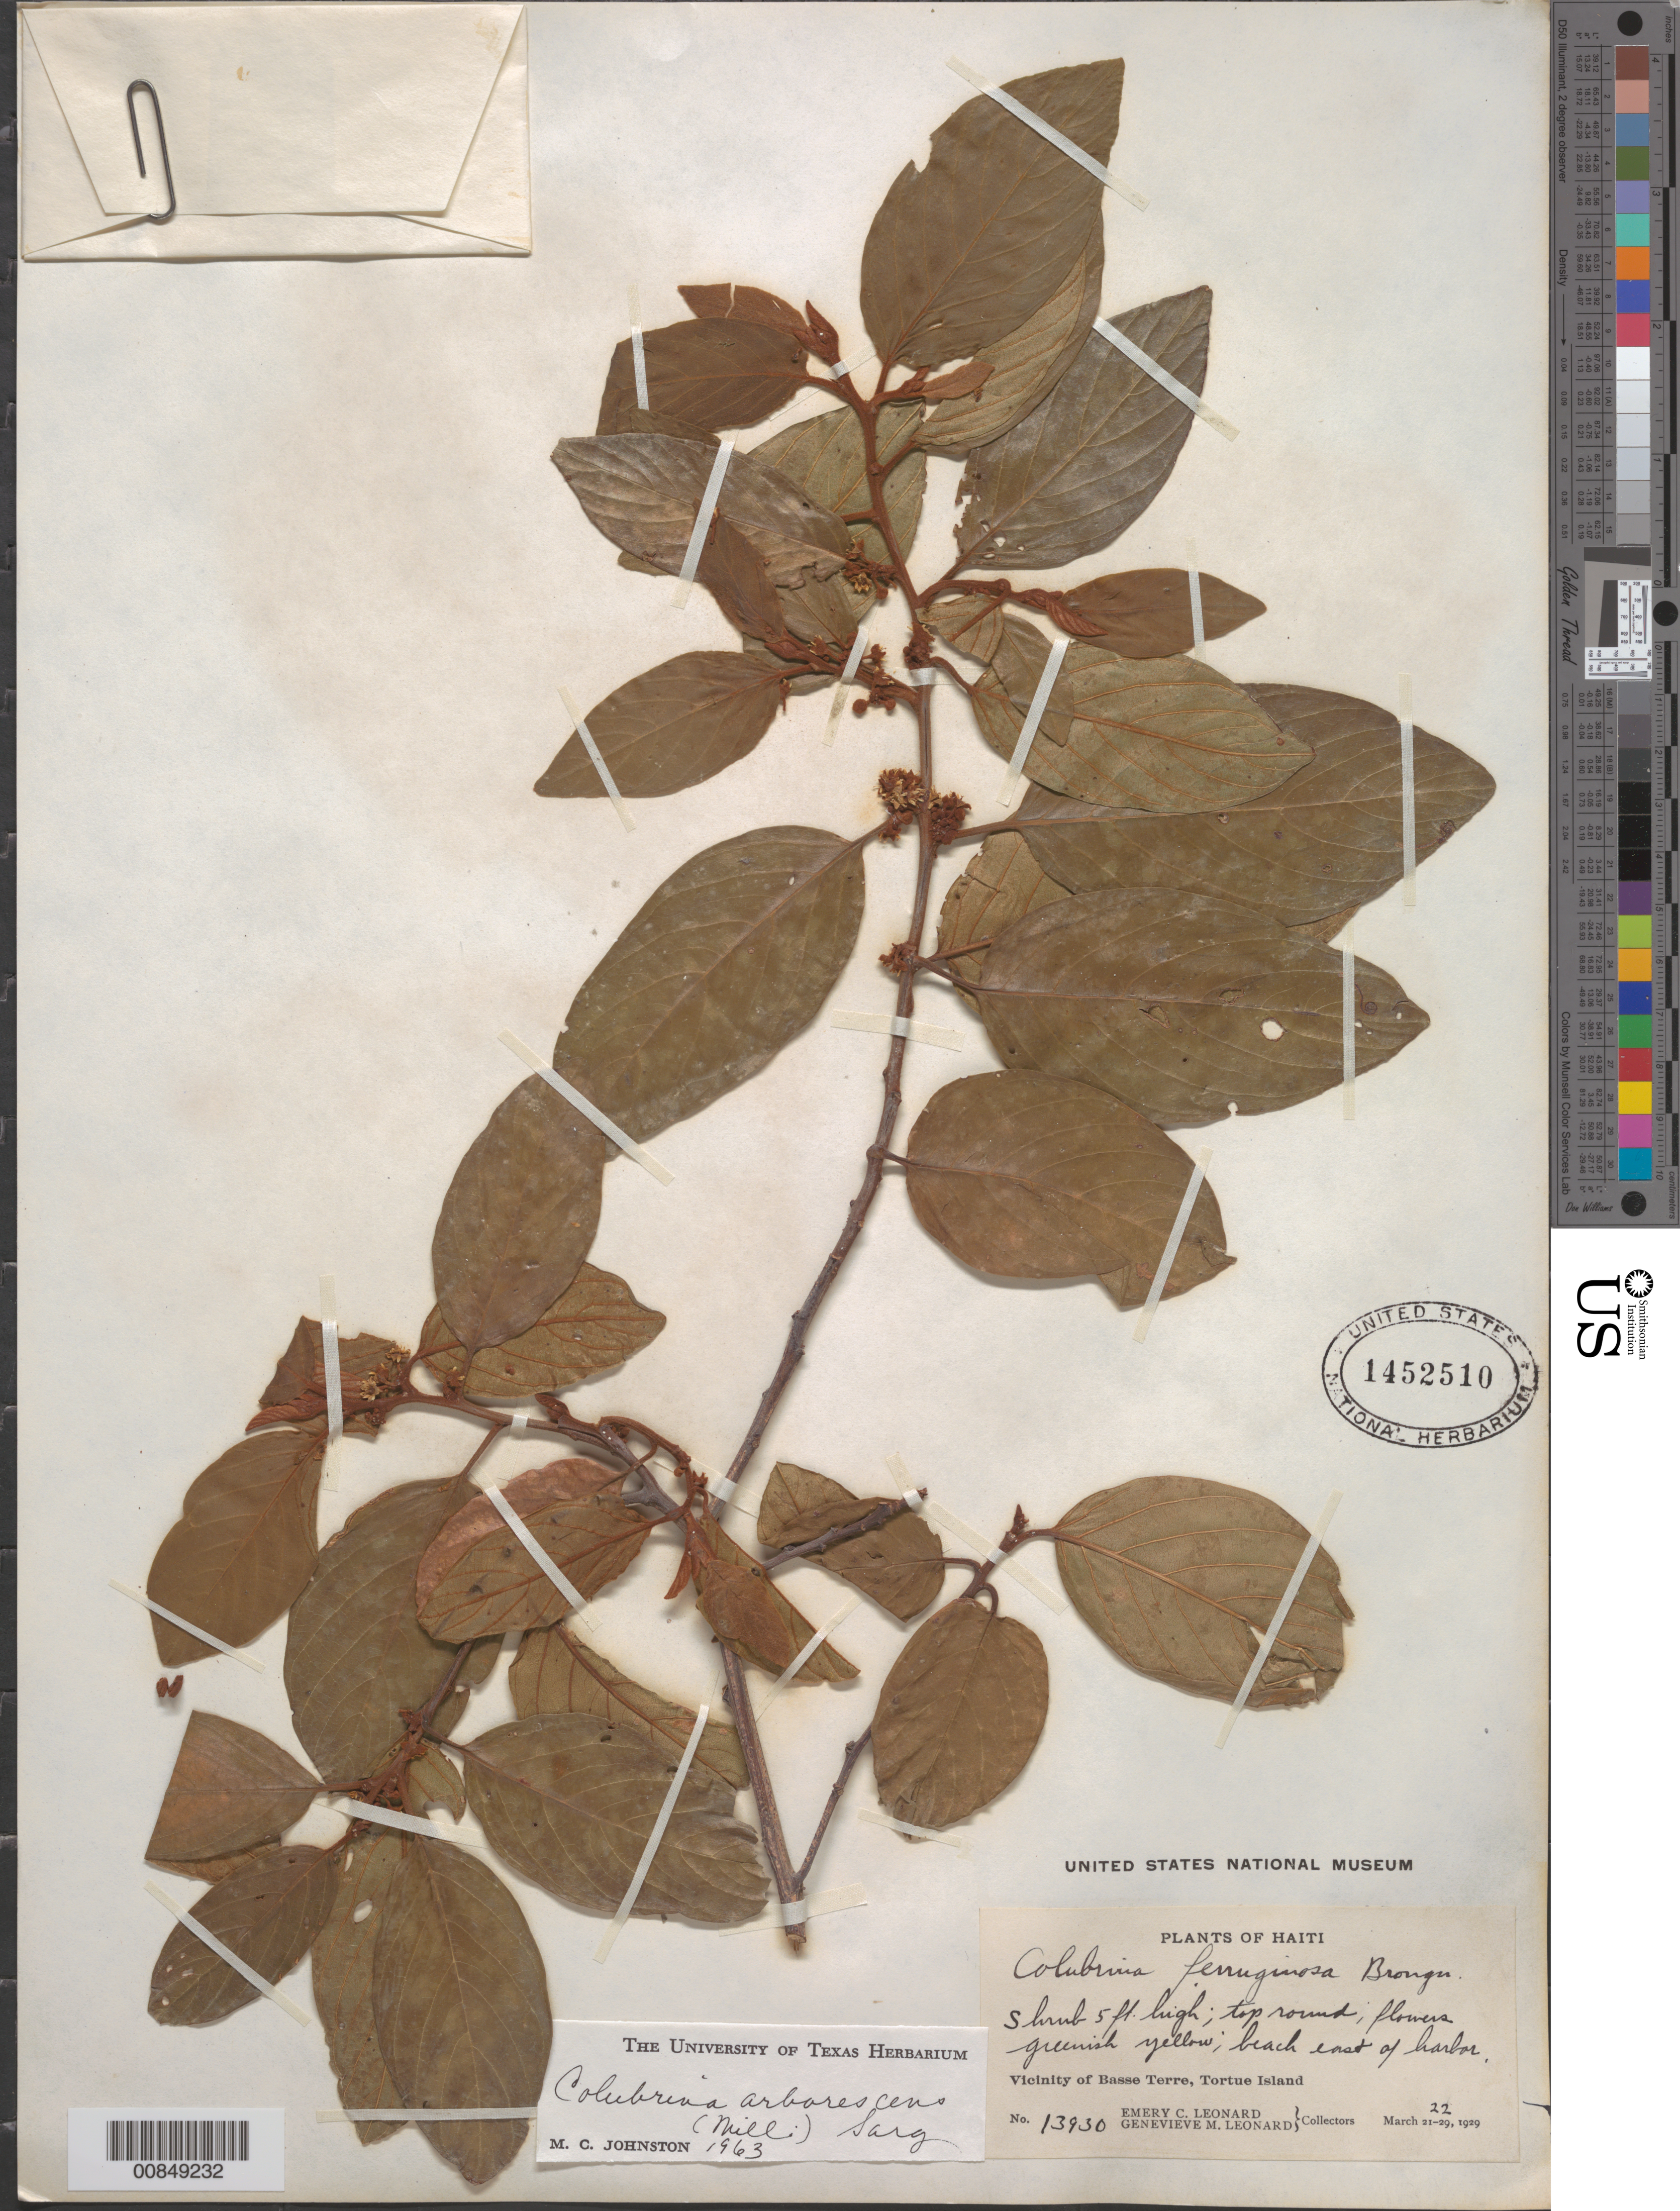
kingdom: Plantae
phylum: Tracheophyta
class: Magnoliopsida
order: Rosales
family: Rhamnaceae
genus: Colubrina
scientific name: Colubrina arborescens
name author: (Mill.) Sarg.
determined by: Johnston, Marshall C.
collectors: E. C. Leonard & G. M. Leonard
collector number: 13930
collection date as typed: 22 Mar 1929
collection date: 1929-03-22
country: Haiti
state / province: Nord-Ouest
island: Île de la Tortue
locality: Vicinity of Basse Terre, E of harbor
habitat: Beach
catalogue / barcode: US 1452510